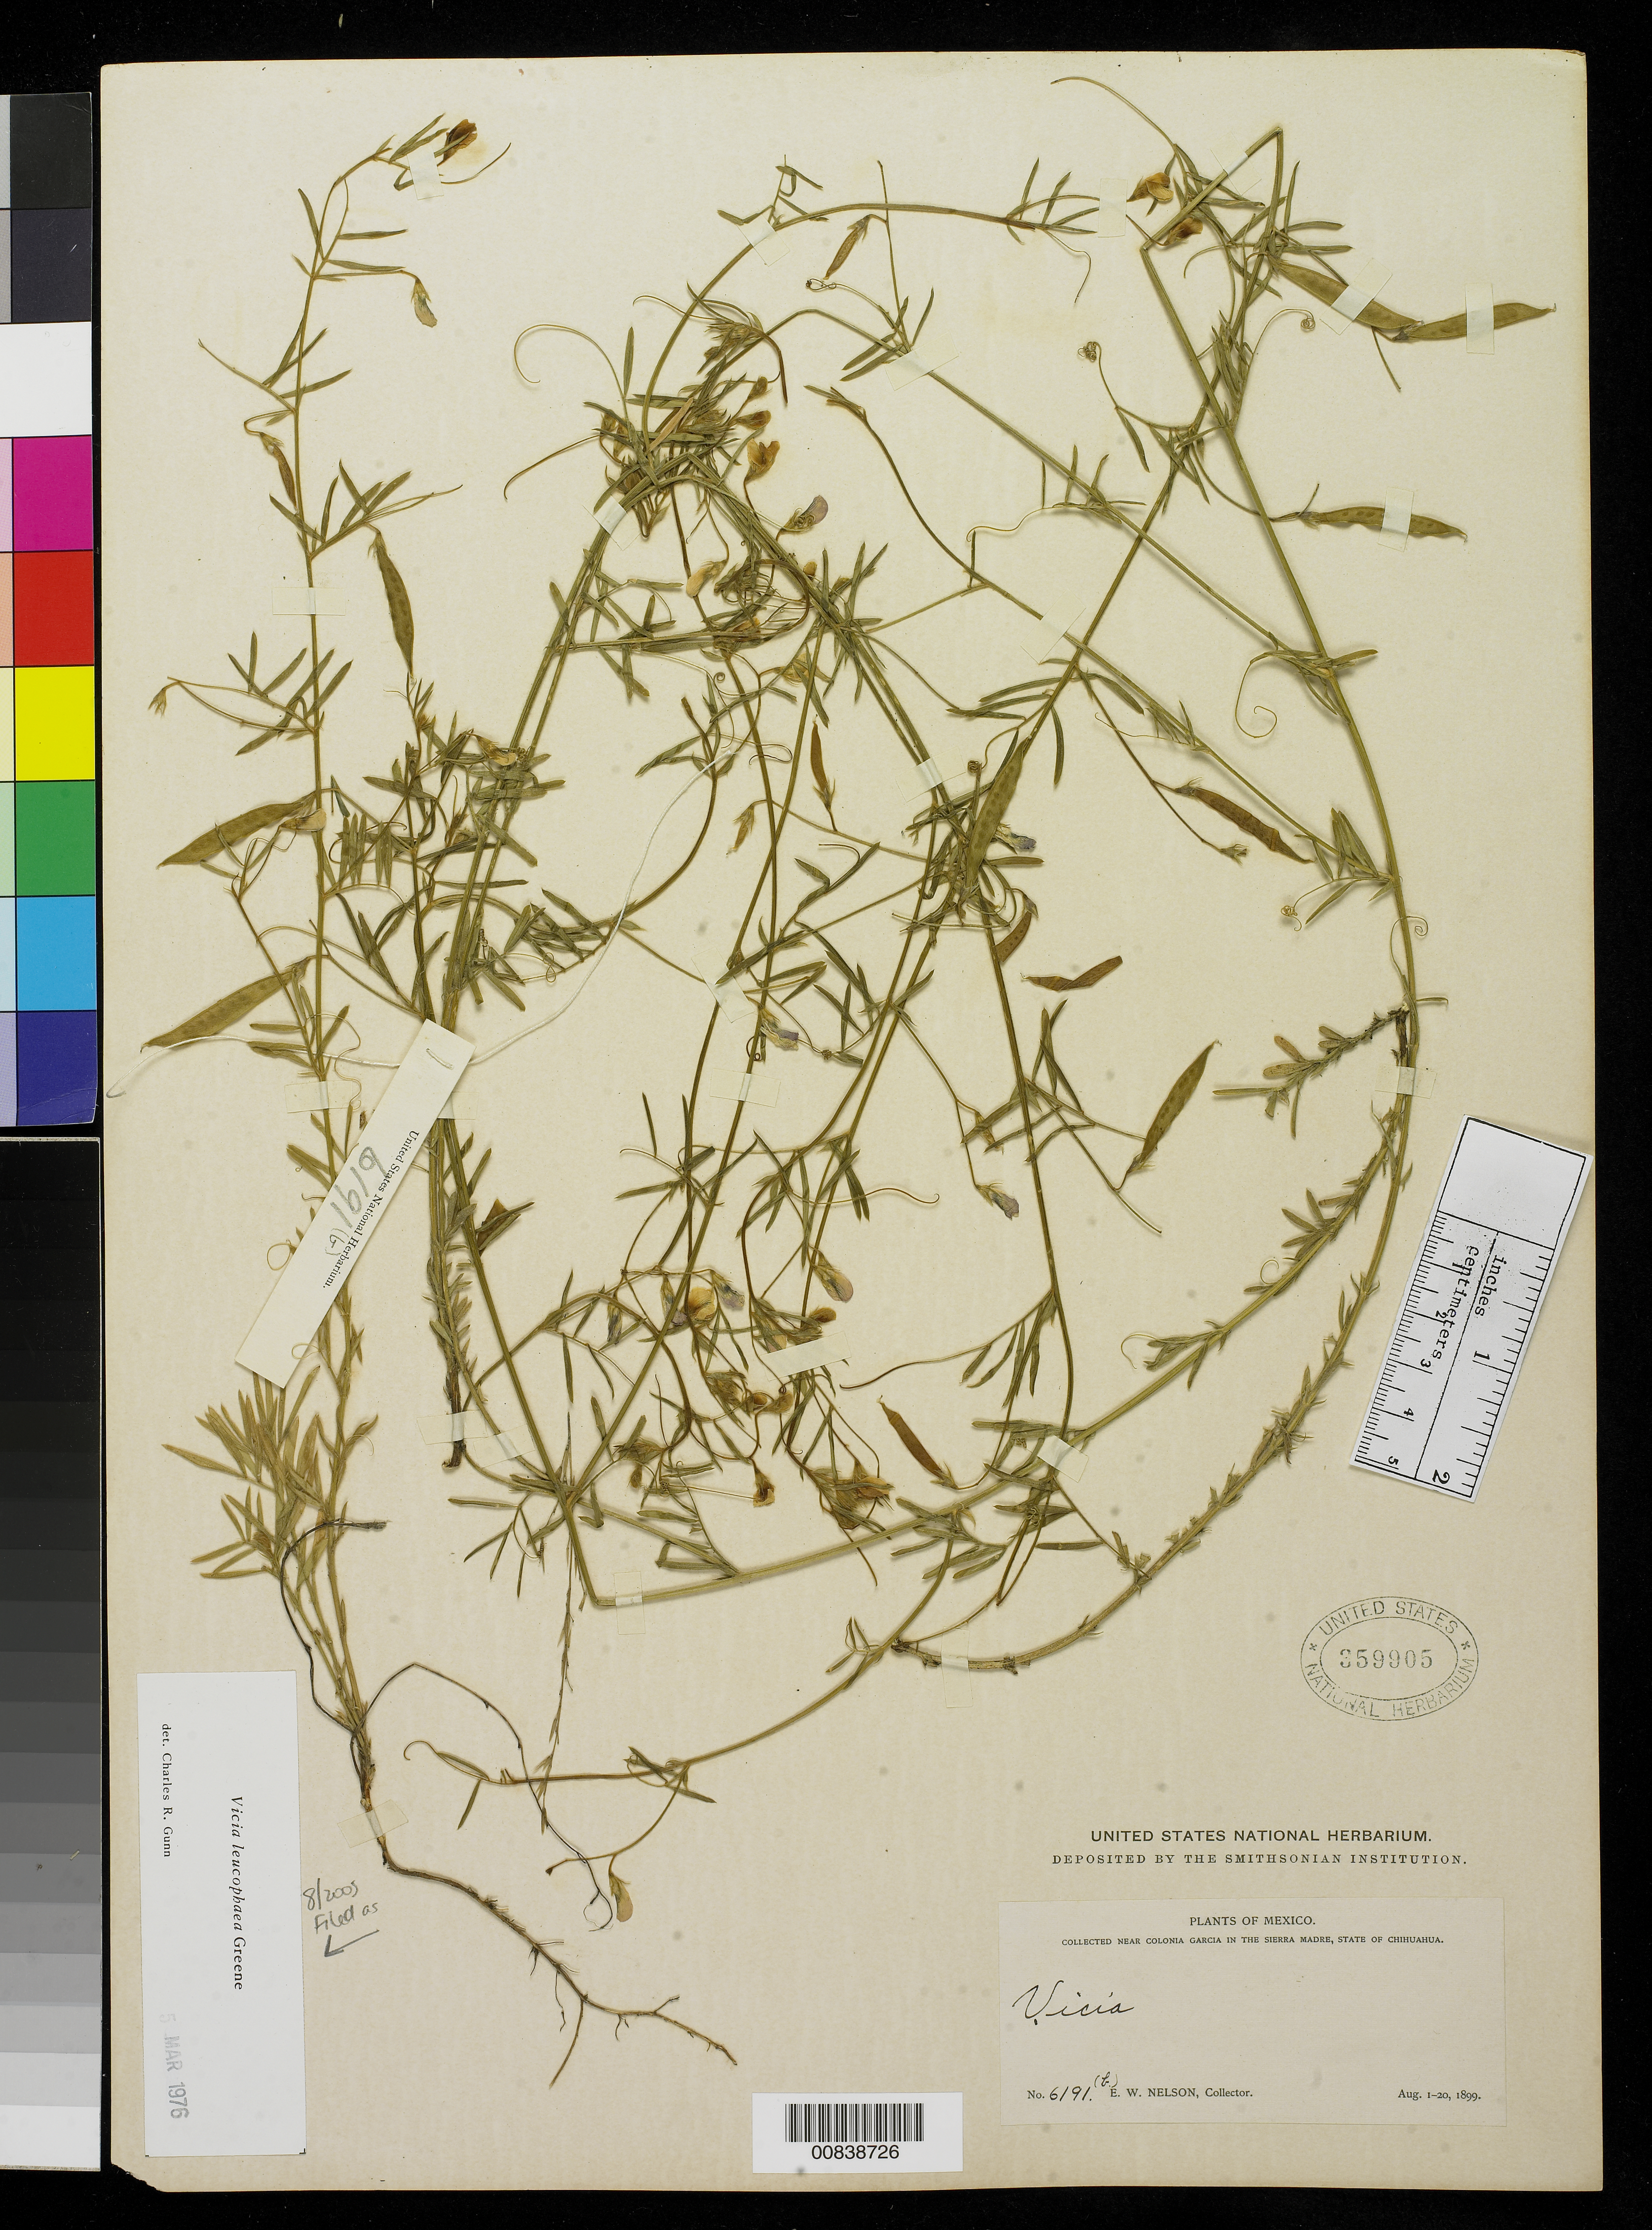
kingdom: Plantae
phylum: Tracheophyta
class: Magnoliopsida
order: Fabales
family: Fabaceae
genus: Vicia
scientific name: Vicia leucophaea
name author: Greene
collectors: E. W. Nelson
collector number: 6191b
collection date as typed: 01 Aug 1899 to 20 Aug 1899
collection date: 1899-08-01/1899-08-20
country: Mexico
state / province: Chihuahua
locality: Near Colonia García in the Sierra Madre, Chihuahua.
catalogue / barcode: US 359905